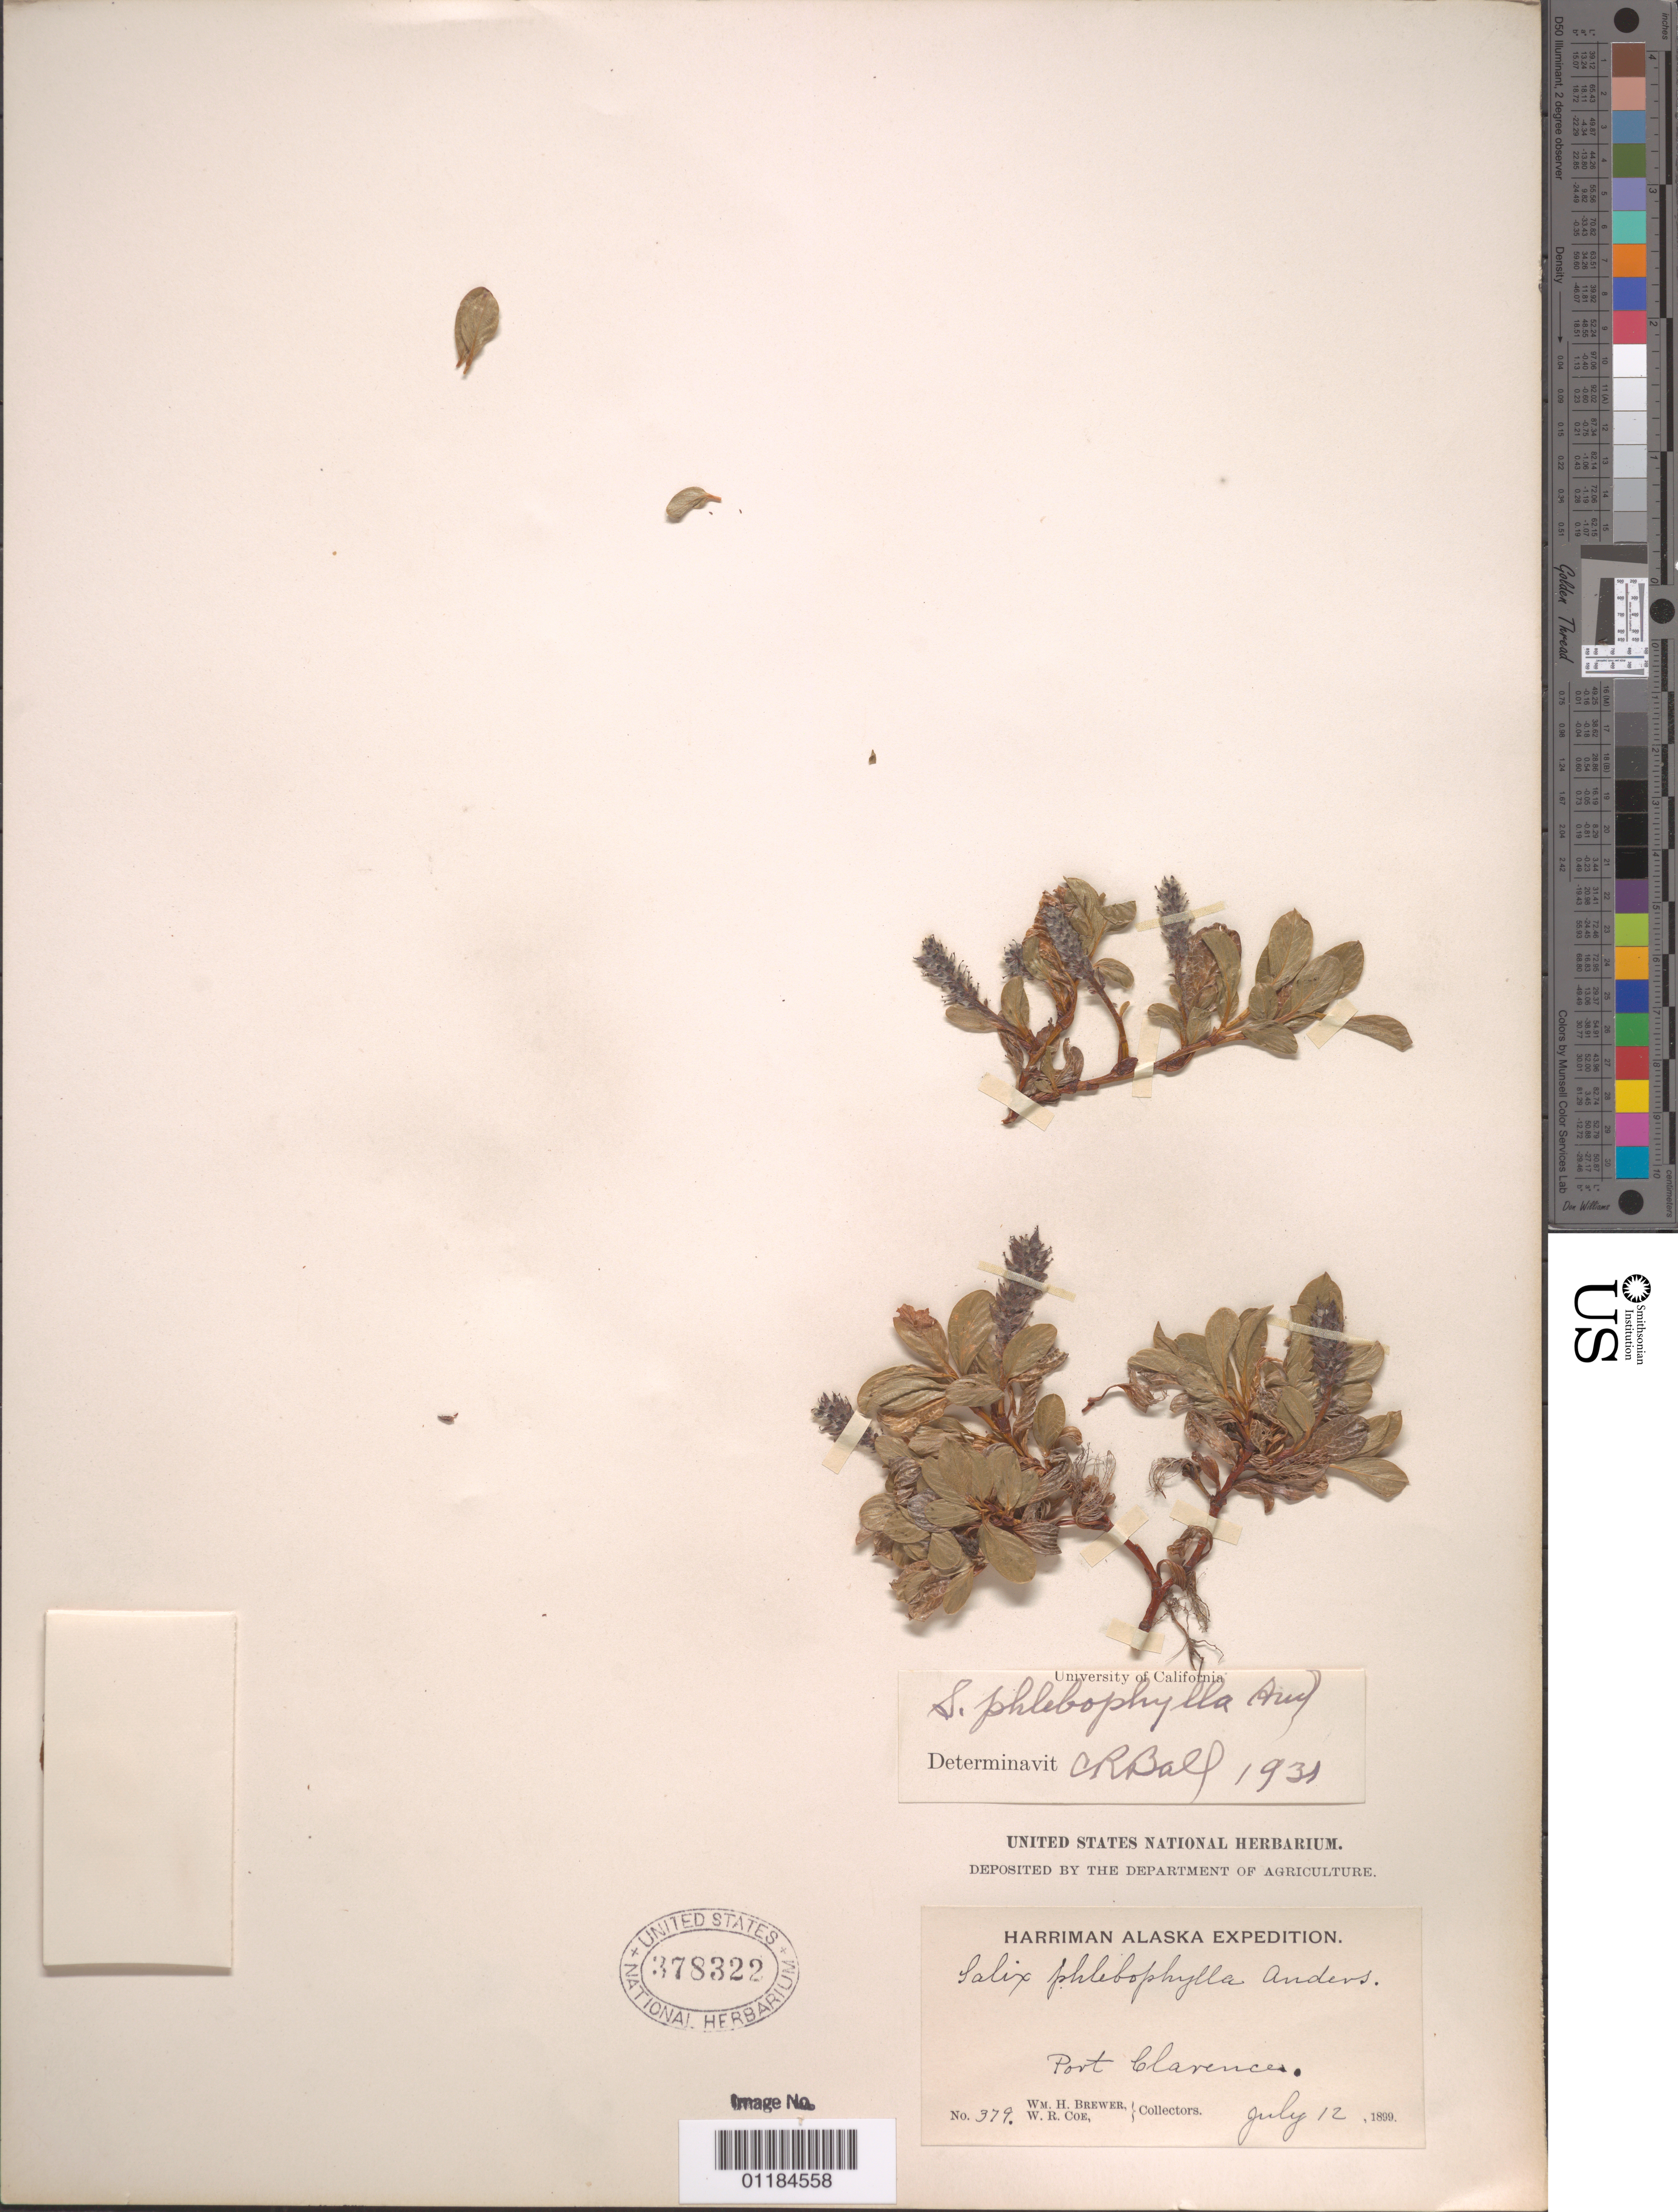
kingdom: Plantae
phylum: Tracheophyta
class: Magnoliopsida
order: Malpighiales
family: Salicaceae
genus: Salix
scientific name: Salix phlebophylla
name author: Andersson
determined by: Ball, C. R.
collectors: W. H. Brewer & W. Coe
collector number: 379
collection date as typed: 12 Jul 1899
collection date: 1899-07-12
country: United States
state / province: Alaska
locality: Port Clarence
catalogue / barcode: US 378322